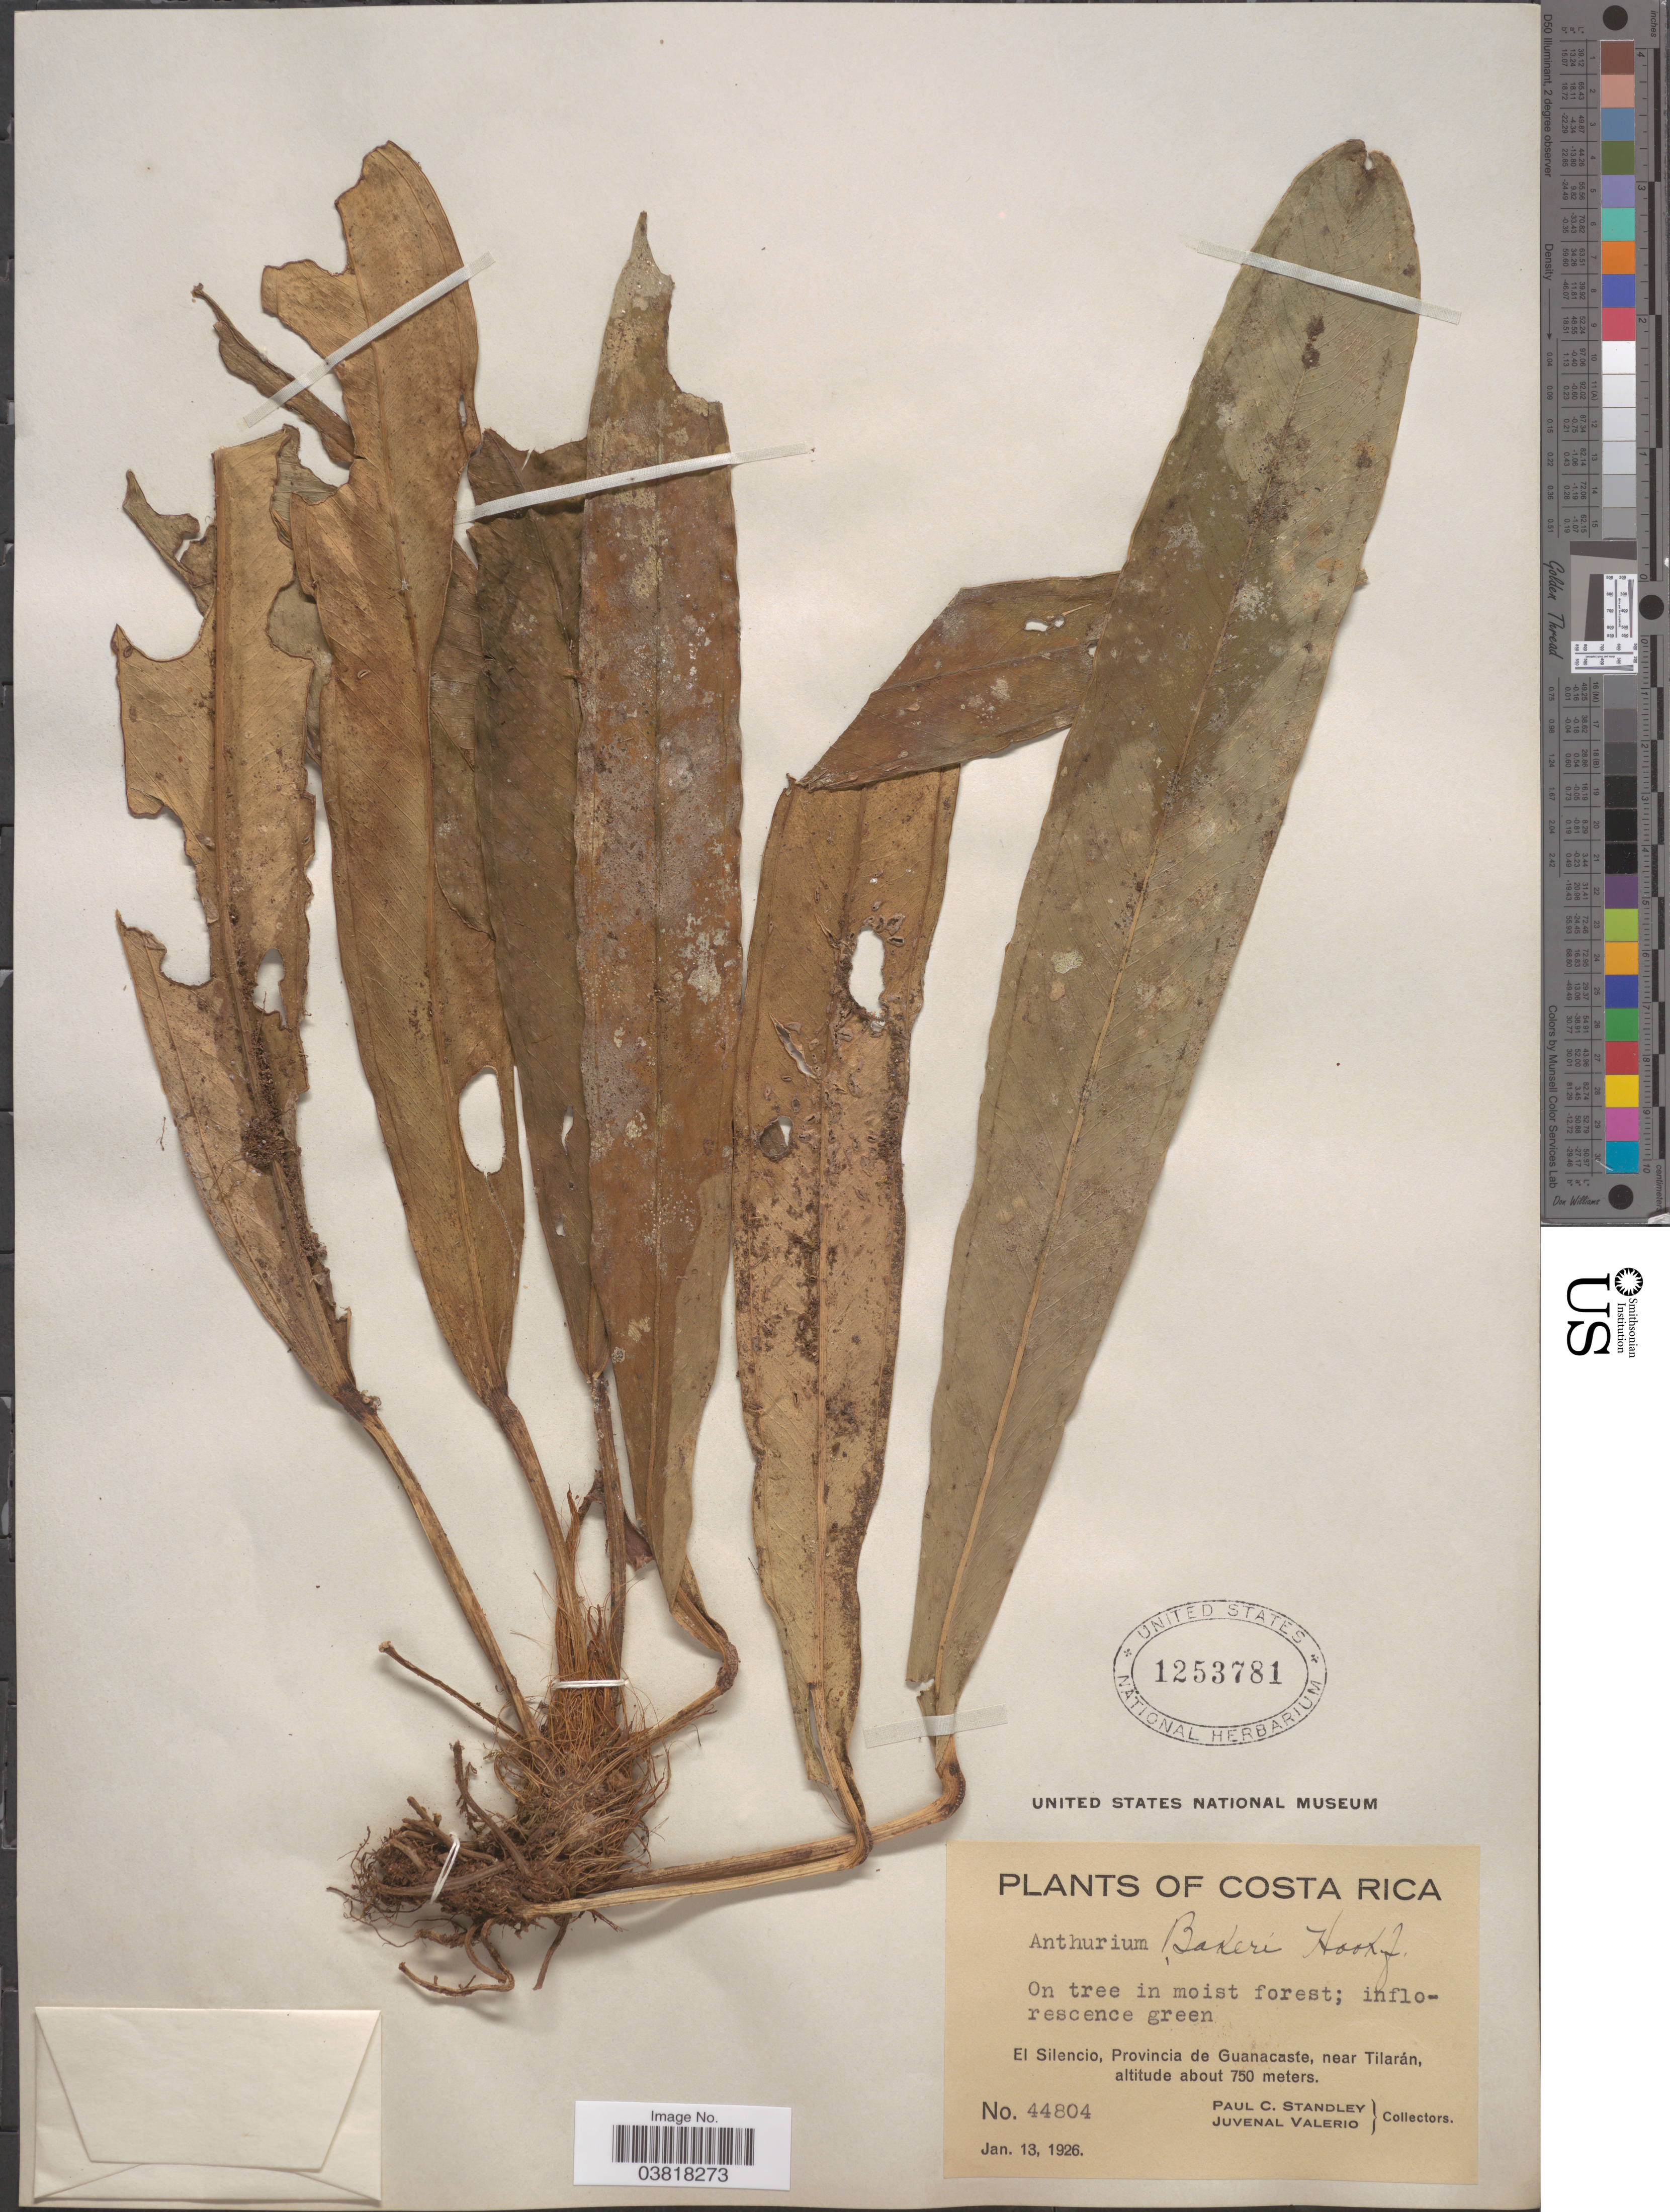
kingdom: Plantae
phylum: Tracheophyta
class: Liliopsida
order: Alismatales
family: Araceae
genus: Anthurium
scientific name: Anthurium bakeri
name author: Hook. f.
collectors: P. C. Standley & J. Valerio R.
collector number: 44804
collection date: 1926-01-13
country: Costa Rica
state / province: Guanacaste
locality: El Silencio, near Tilarán.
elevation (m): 750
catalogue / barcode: US 1253781